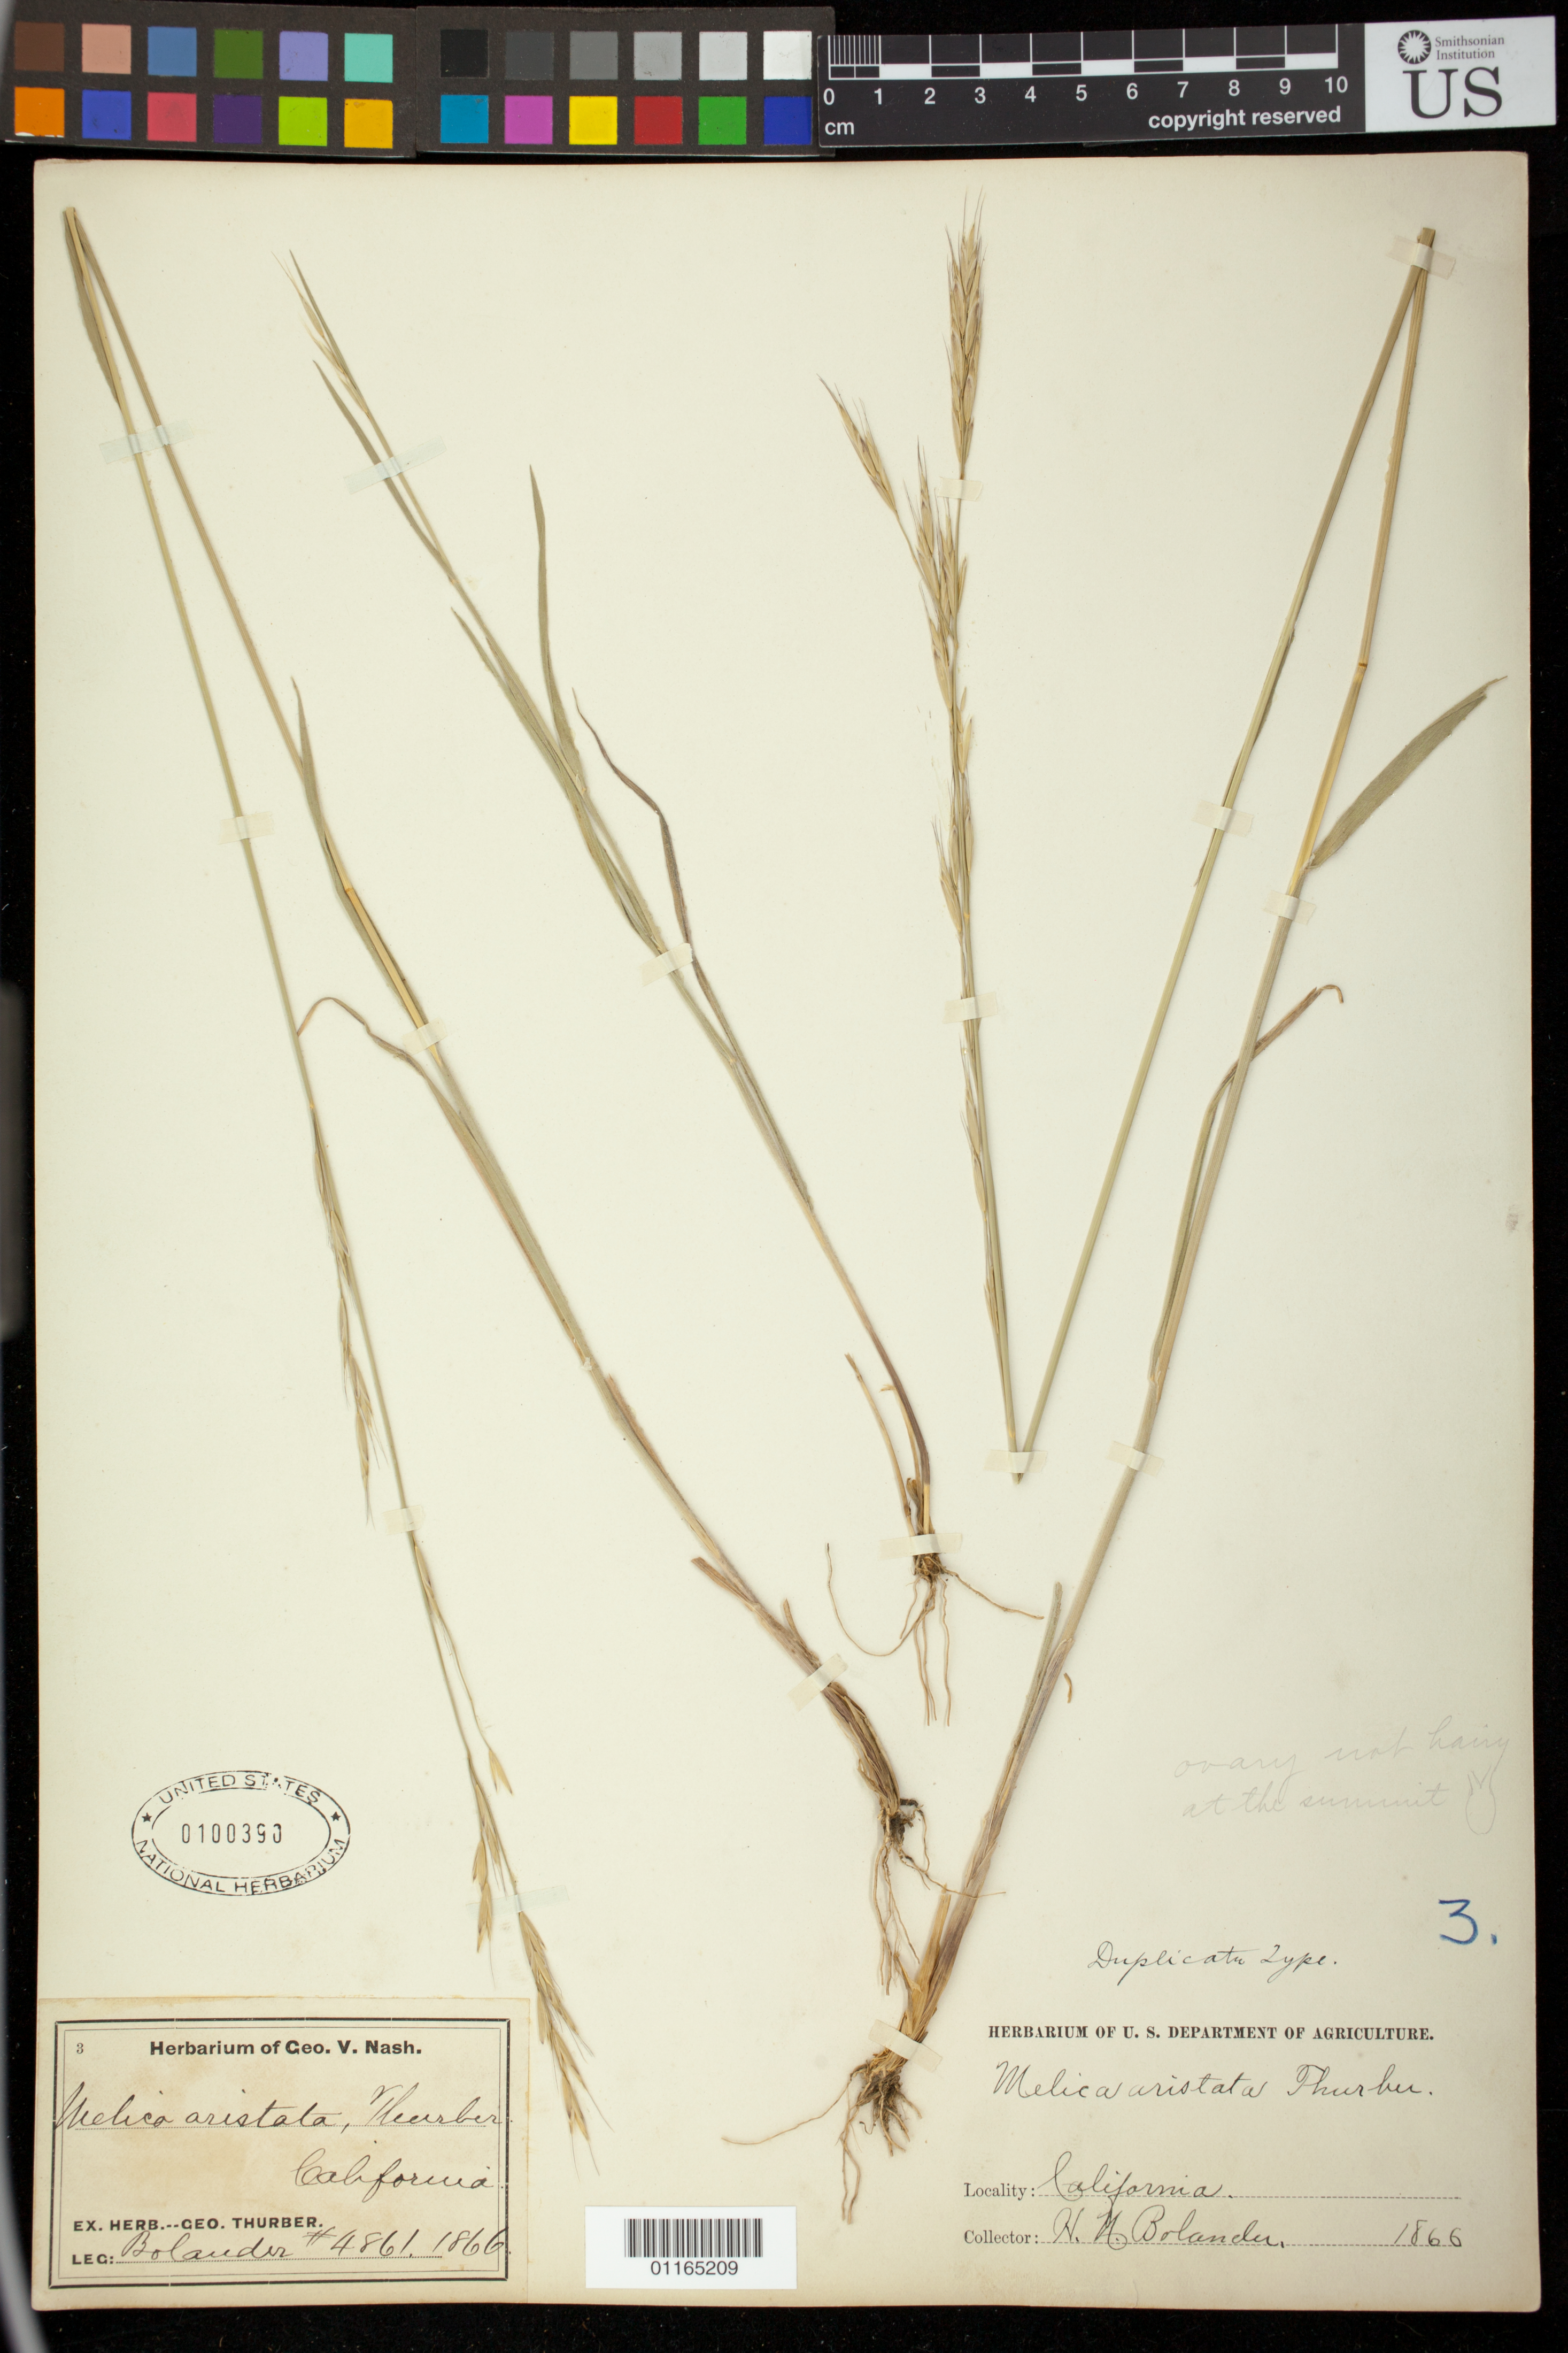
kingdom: Plantae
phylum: Tracheophyta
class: Liliopsida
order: Poales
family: Poaceae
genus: Melica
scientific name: Melica aristata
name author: Thurb. ex Bol.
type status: Syntype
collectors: H. Bolander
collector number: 4861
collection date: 1866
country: United States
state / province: California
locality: "yo Senita Valley"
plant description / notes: Protologue, "Number 4,861, Catalogue, 1867" followed by several collection citations; "4861" appears to be a catalog number given to several different collections, with "1867" the date of the catalog rather than the collections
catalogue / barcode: US 100390